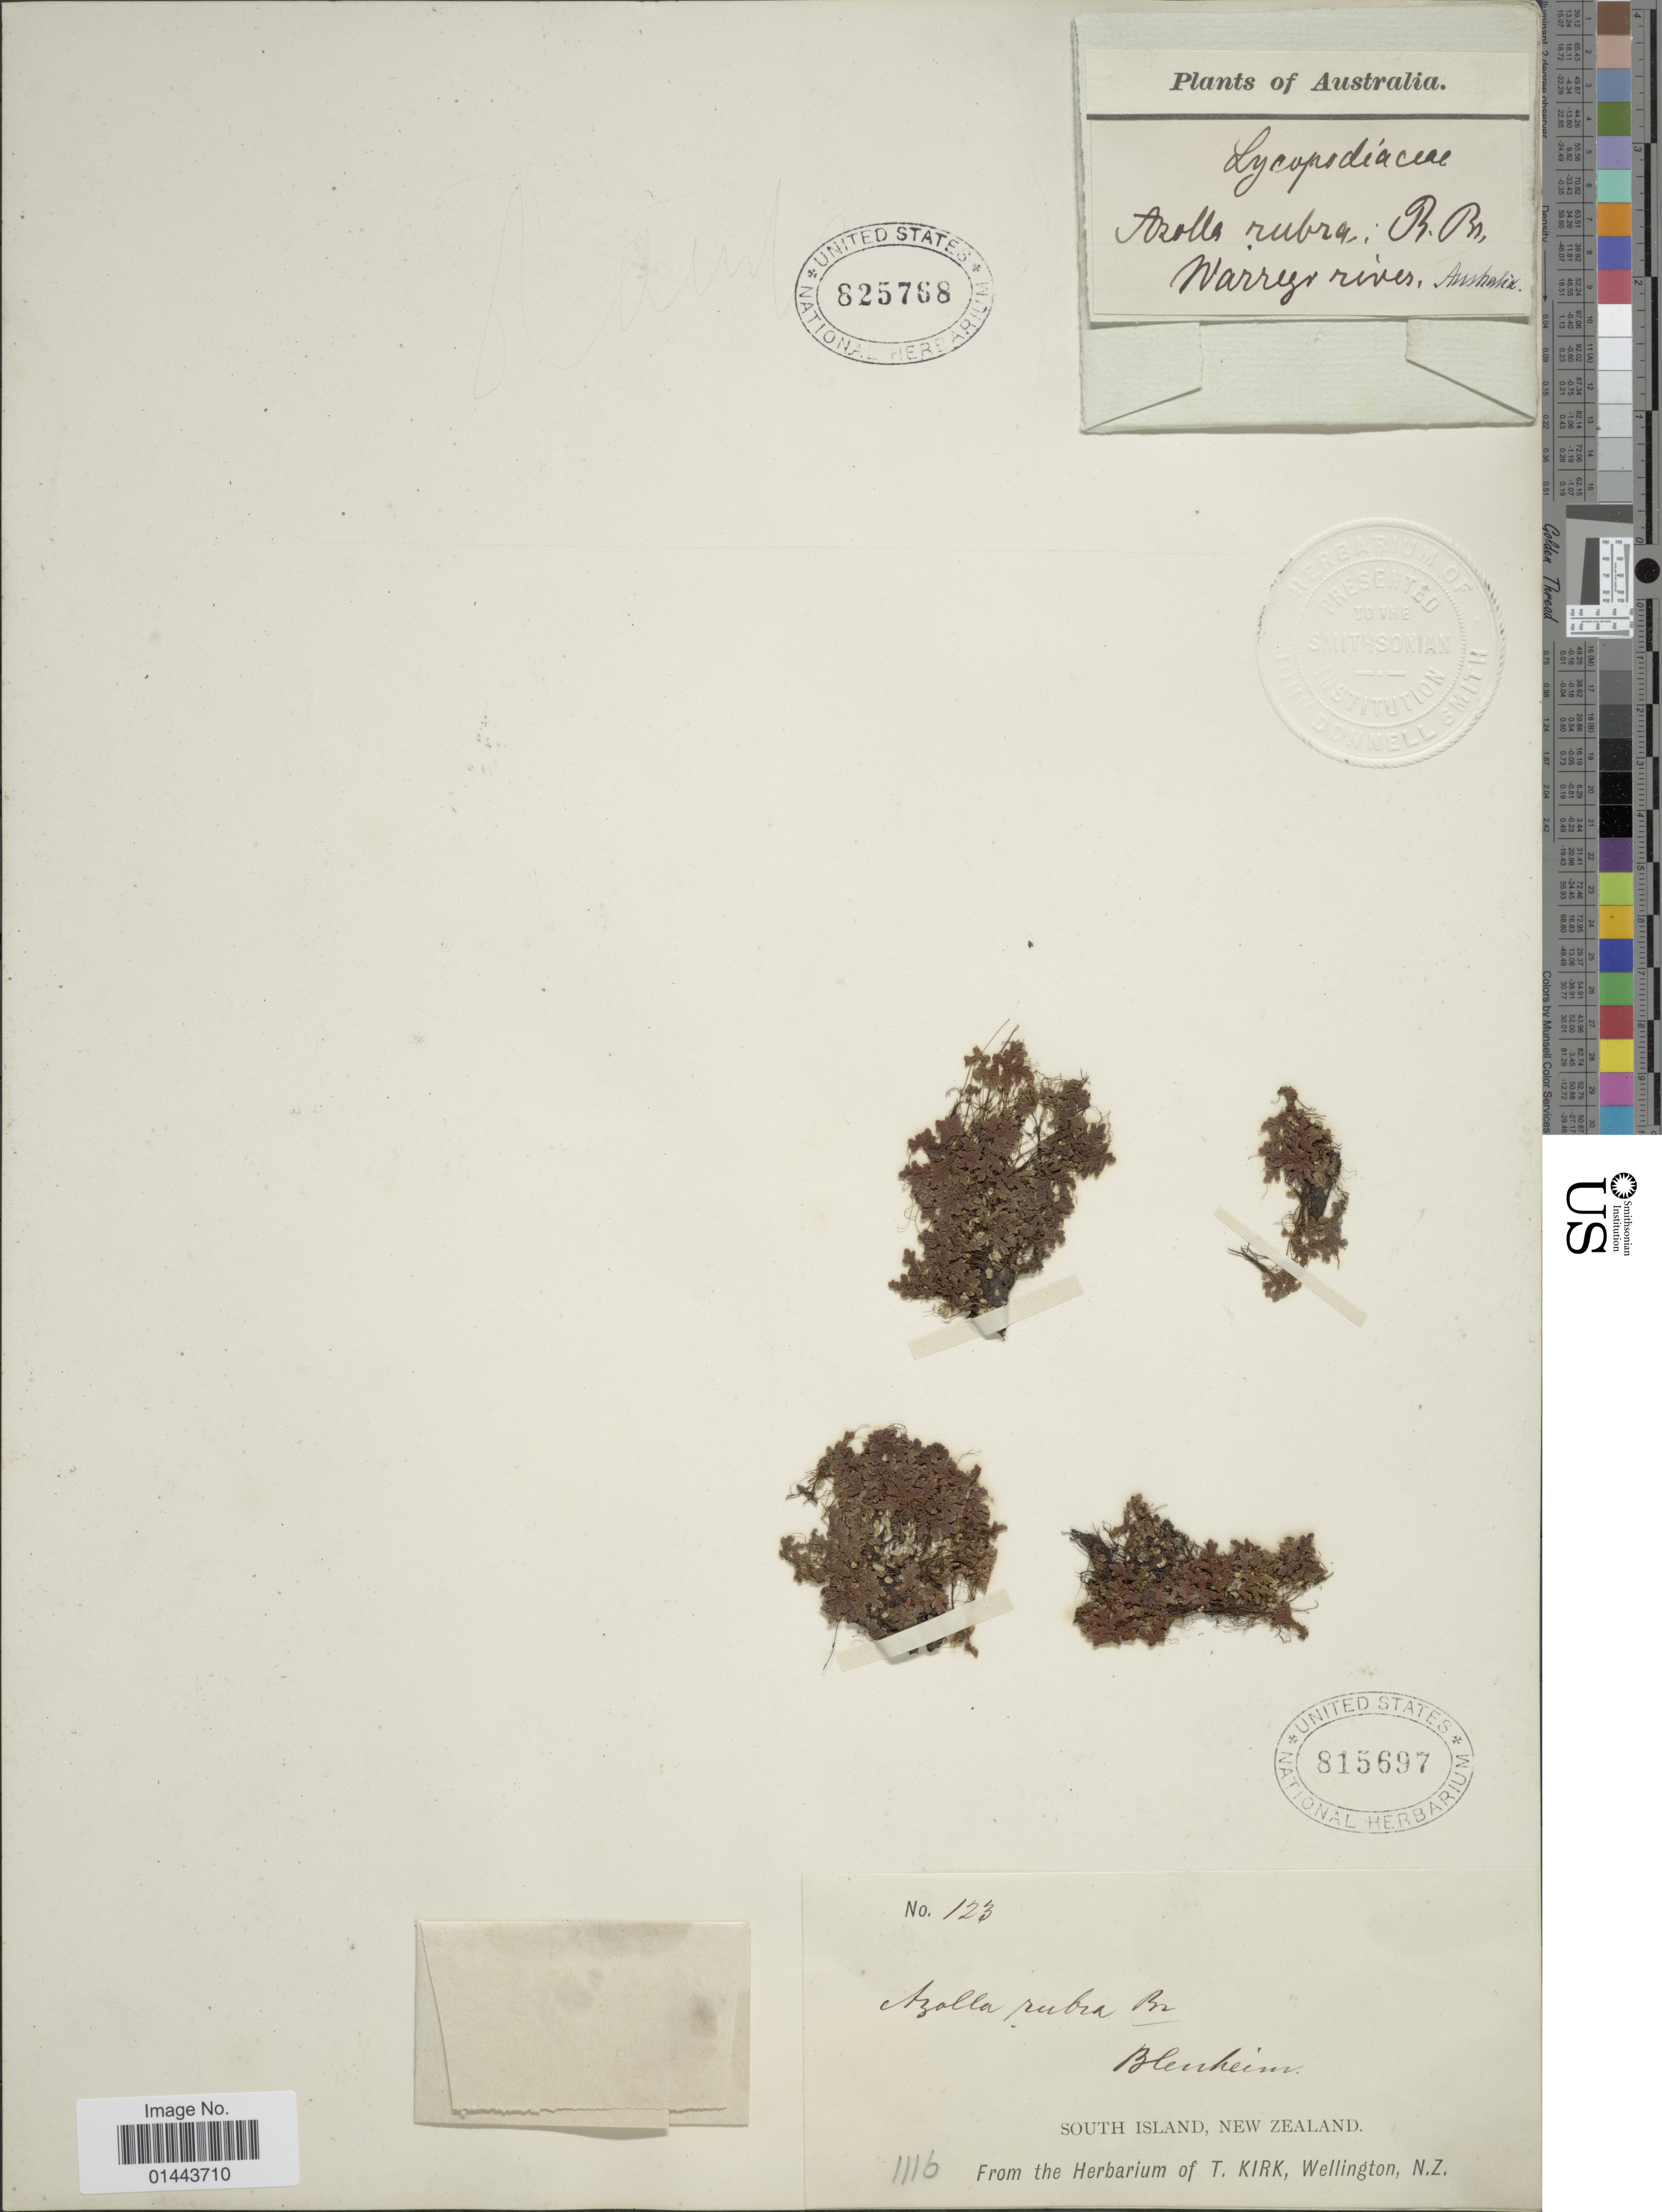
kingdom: Plantae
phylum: Tracheophyta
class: Polypodiopsida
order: Salviniales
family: Salviniaceae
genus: Azolla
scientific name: Azolla filiculoides var. rubra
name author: (R. Br.) Strasburger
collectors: ex herb. T. Kirk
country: Australia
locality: Warrego river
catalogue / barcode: US 825768